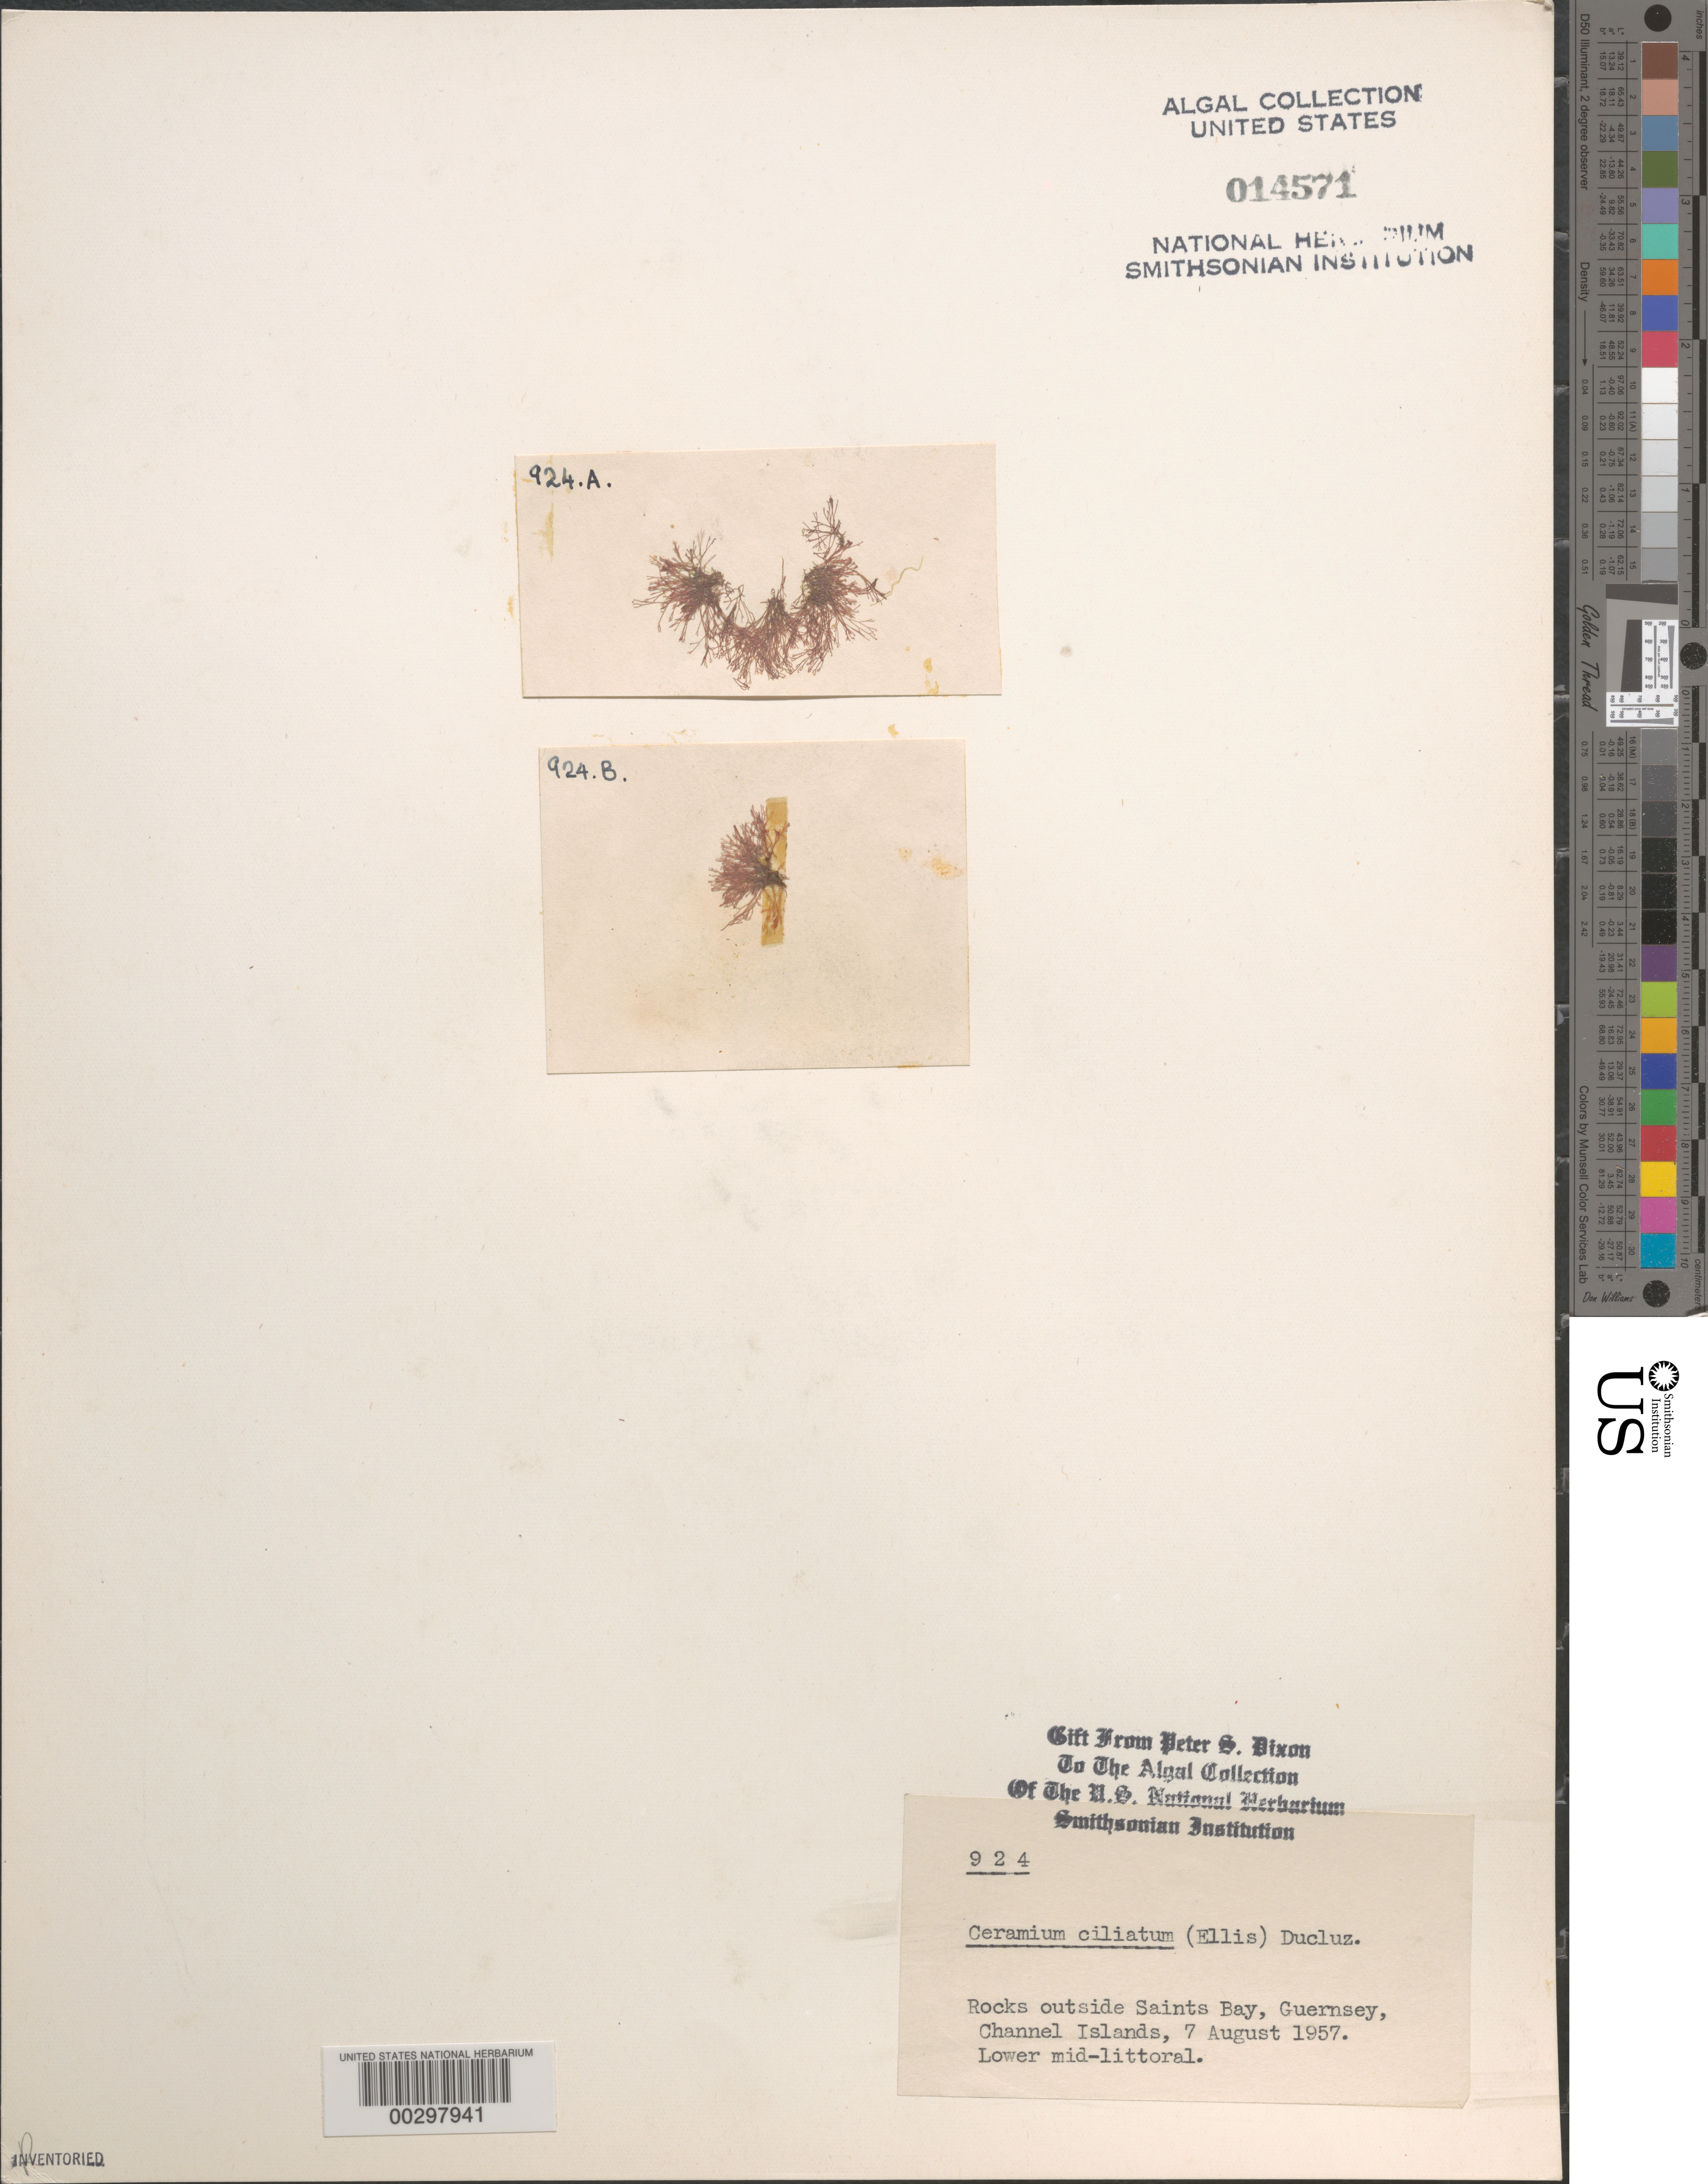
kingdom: Plantae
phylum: Rhodophyta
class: Florideophyceae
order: Ceramiales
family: Ceramiaceae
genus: Ceramium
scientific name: Ceramium ciliatum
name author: (J. Ellis) Ducluzeau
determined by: Dixon, P. S.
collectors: P. S. Dixon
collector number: PSD 924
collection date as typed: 07 Aug 1957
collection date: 1957-08-07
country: United Kingdom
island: Guernsey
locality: Channel Islands. Bailiwick of Guernsey. Outside Saints Bay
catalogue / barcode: US 14571